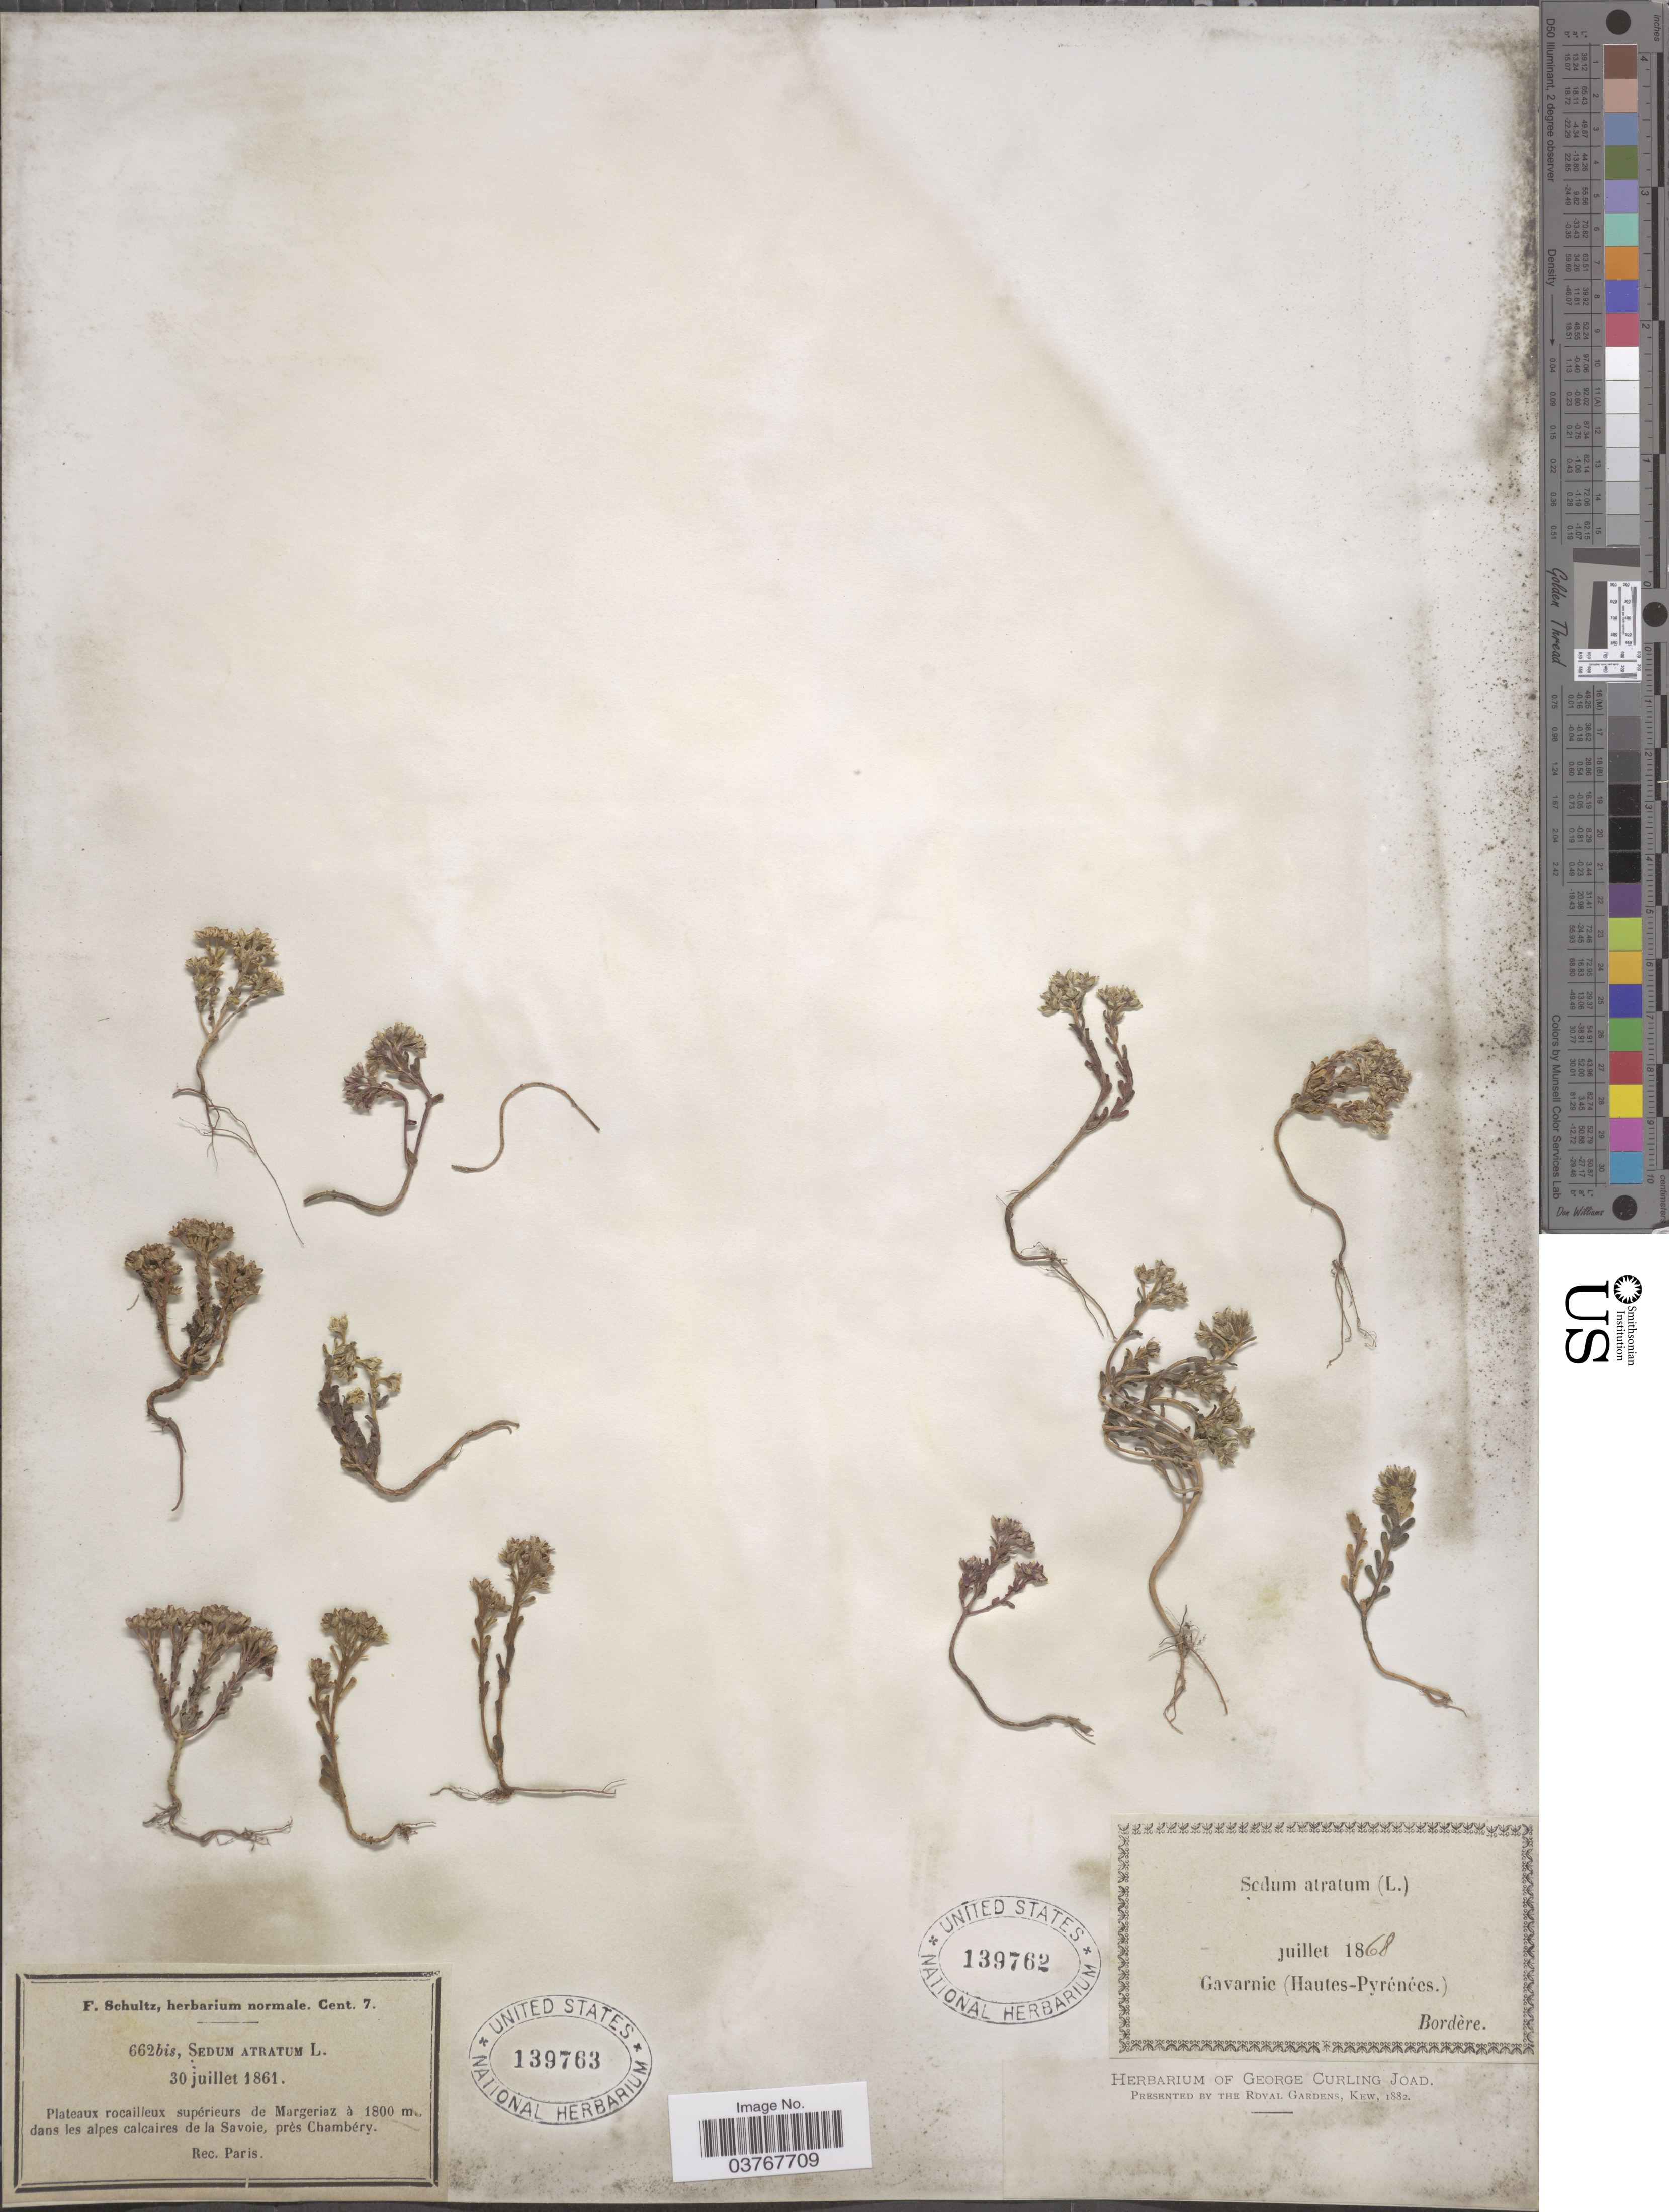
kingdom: Plantae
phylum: Tracheophyta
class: Magnoliopsida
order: Saxifragales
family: Crassulaceae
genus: Sedum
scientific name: Sedum atratum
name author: L.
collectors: F. Schultz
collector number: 662bis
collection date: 1861-07-30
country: France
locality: Plateaux rocailleux supérieurs de Margeriaz, dans les alpes calcaires de la Savoie, près Chambéry. Rec. Paris.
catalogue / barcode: US 139763